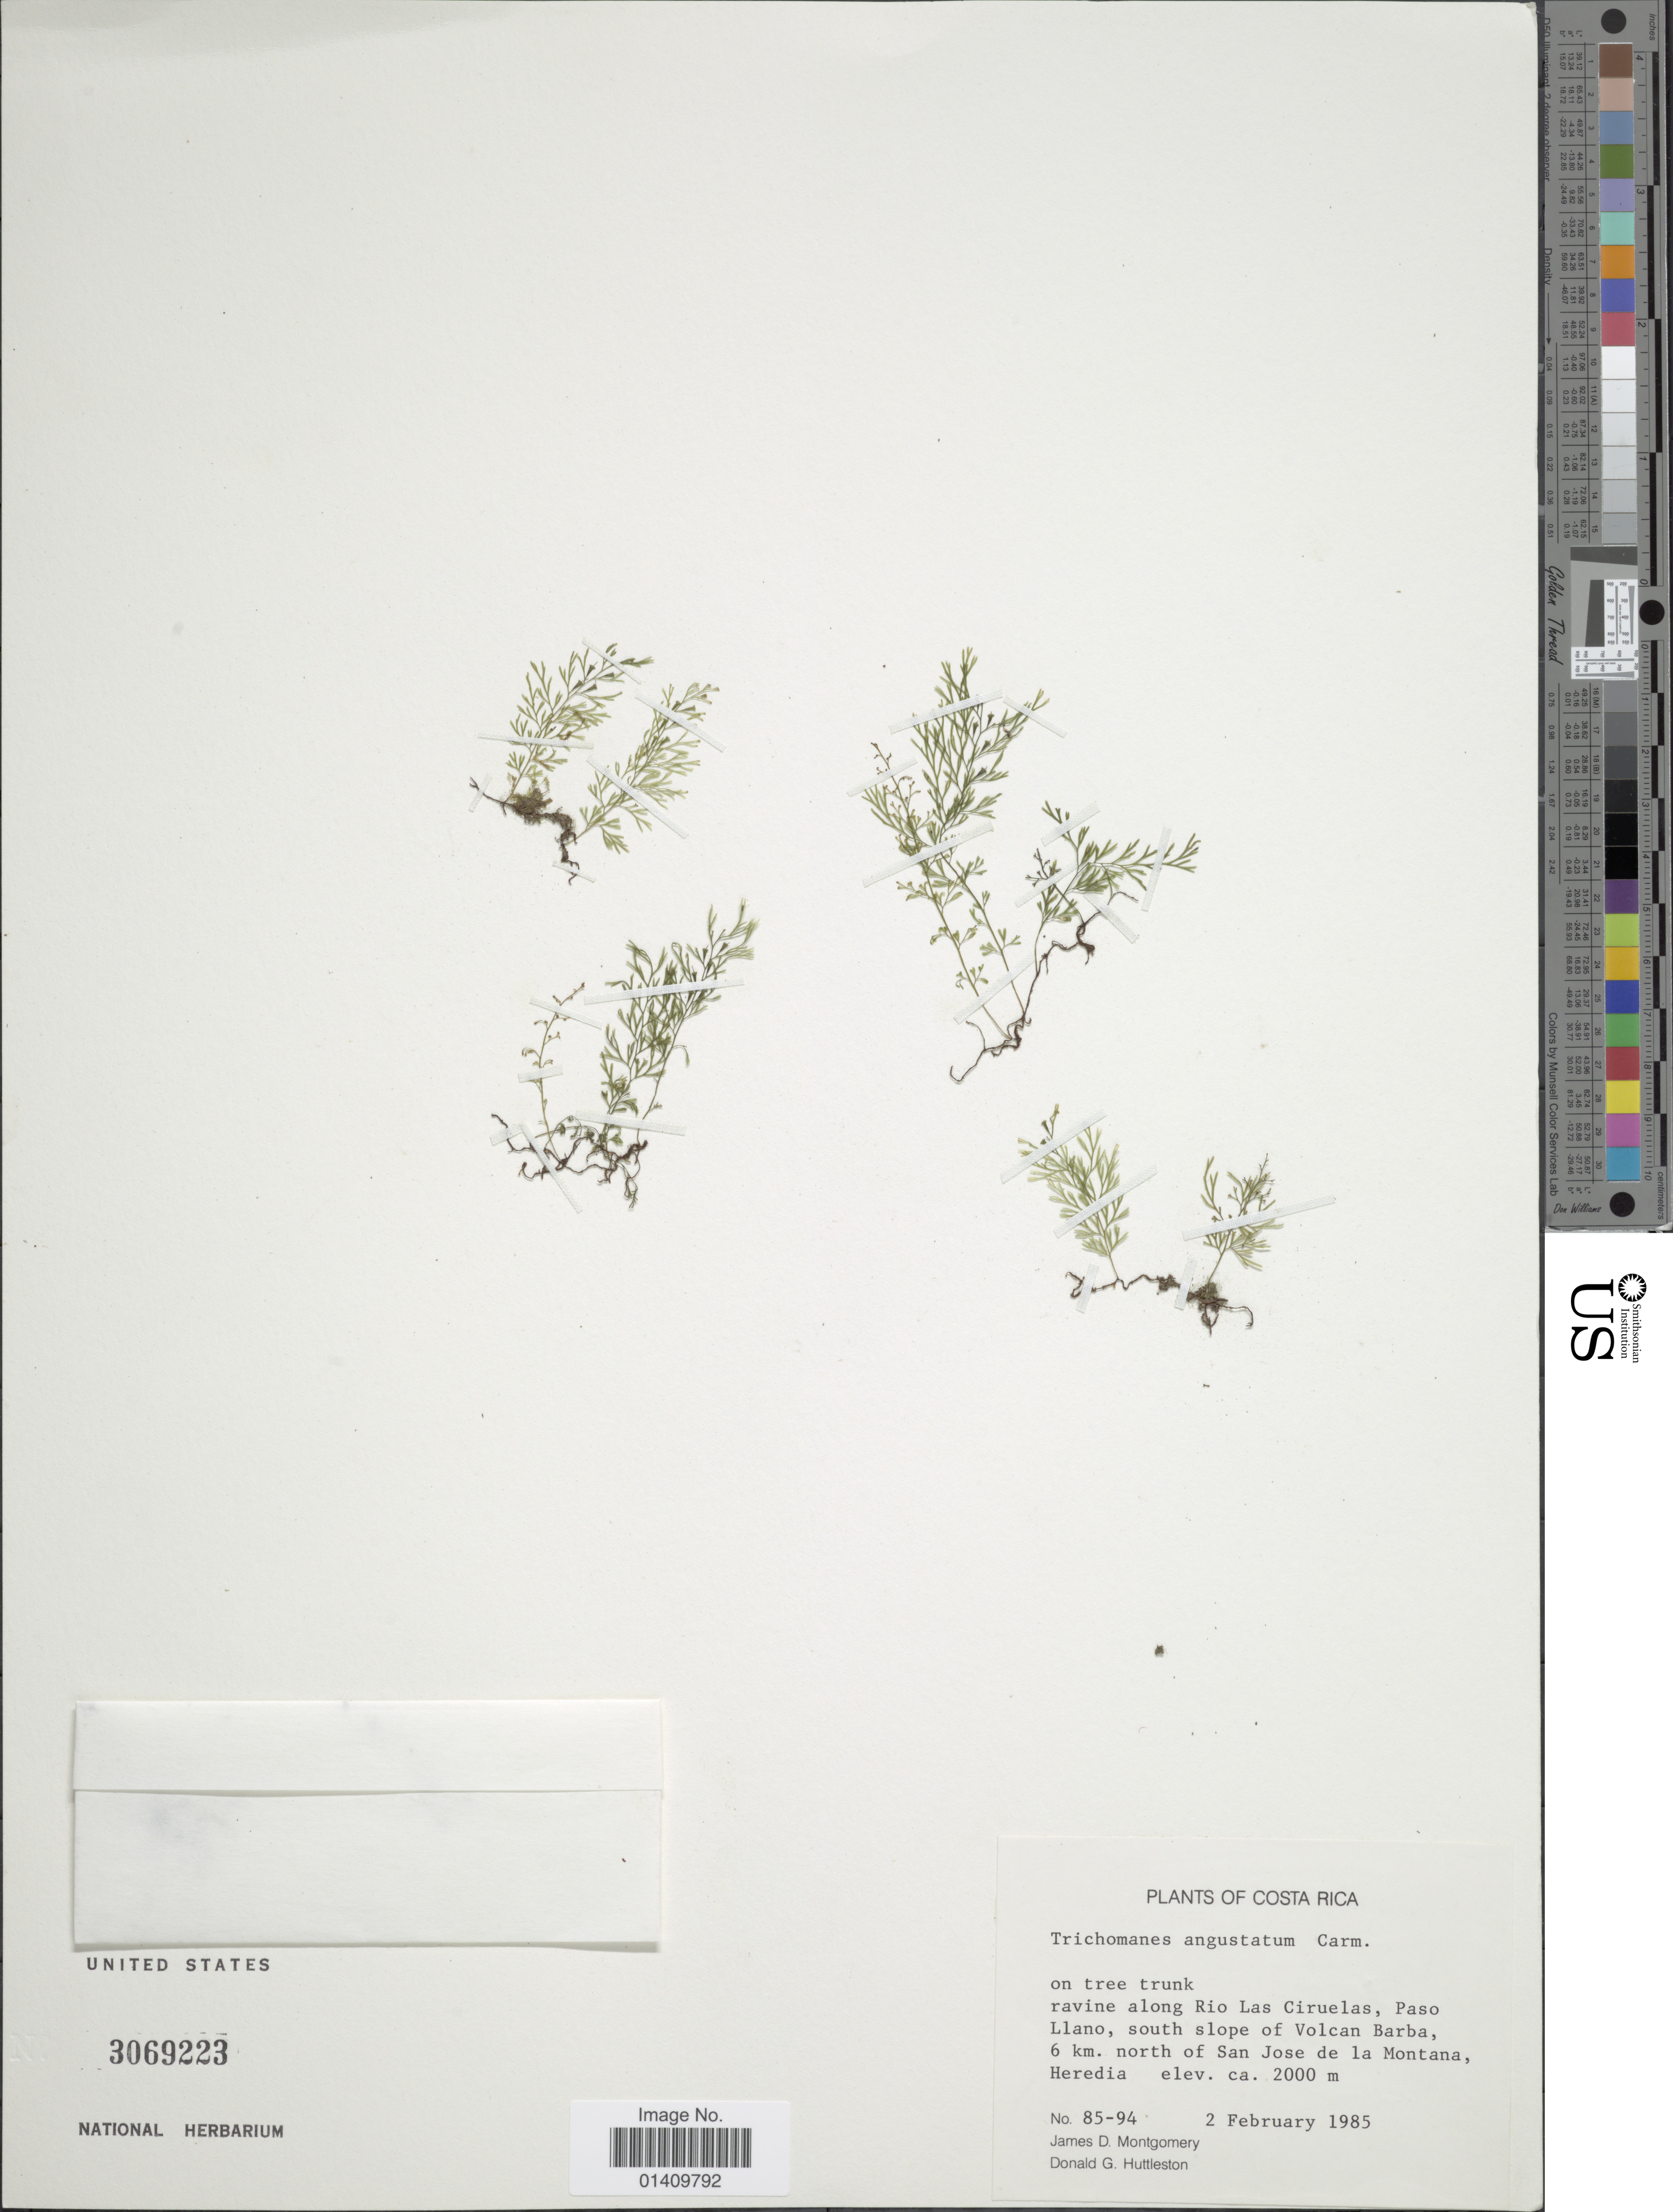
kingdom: Plantae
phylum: Tracheophyta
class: Polypodiopsida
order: Hymenophyllales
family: Hymenophyllaceae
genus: Polyphlebium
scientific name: Polyphlebium angustatum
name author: (Carmich.) Ebihara & Dubuisson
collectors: J. Montgomery & D. G. Huttleston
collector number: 85-94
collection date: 1985-02-02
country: Costa Rica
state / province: Heredia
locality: Ravine along Rio Las Ciruelas Paso Llano south slope of Volcan Barba 6 km north of San Jose de la Montana Heredia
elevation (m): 2000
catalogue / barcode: US 3069223